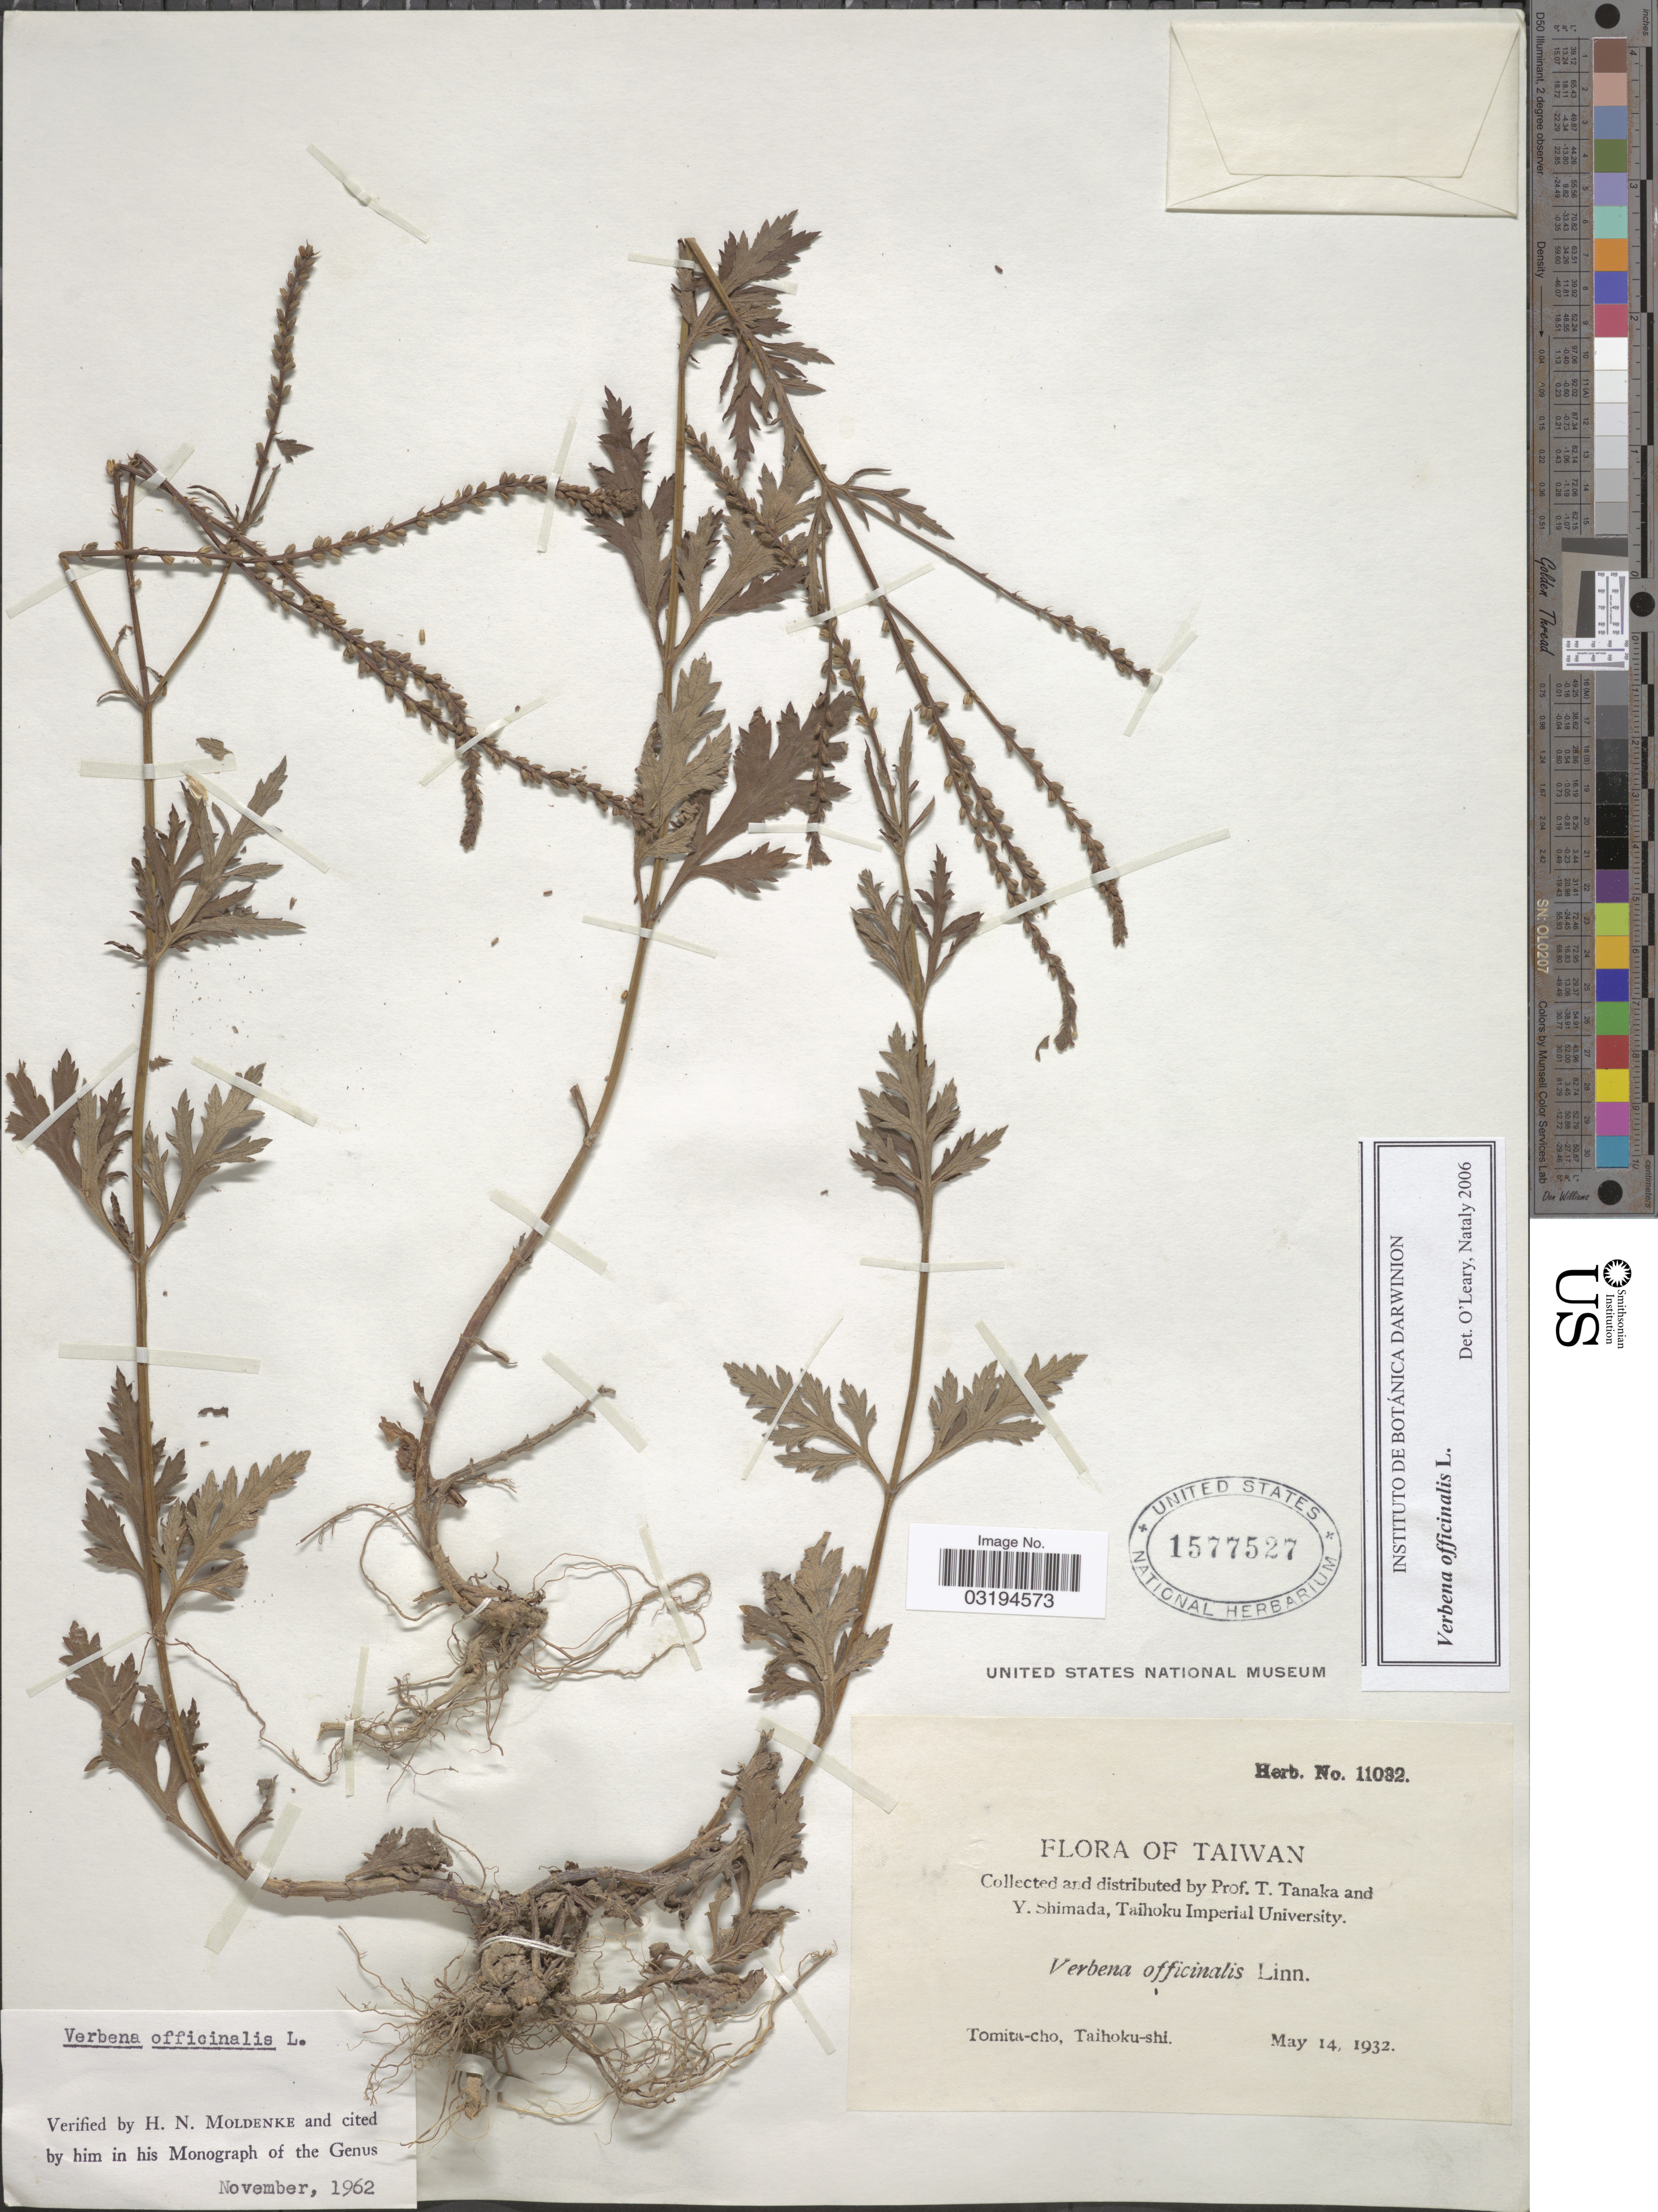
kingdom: Plantae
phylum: Tracheophyta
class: Magnoliopsida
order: Lamiales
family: Verbenaceae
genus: Verbena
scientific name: Verbena officinalis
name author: L.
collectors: T. Tanaka & Y. Shimada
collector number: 11032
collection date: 1932-05-14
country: Taiwan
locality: Tomita-cho, Taihoku-shi.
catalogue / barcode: US 1577527